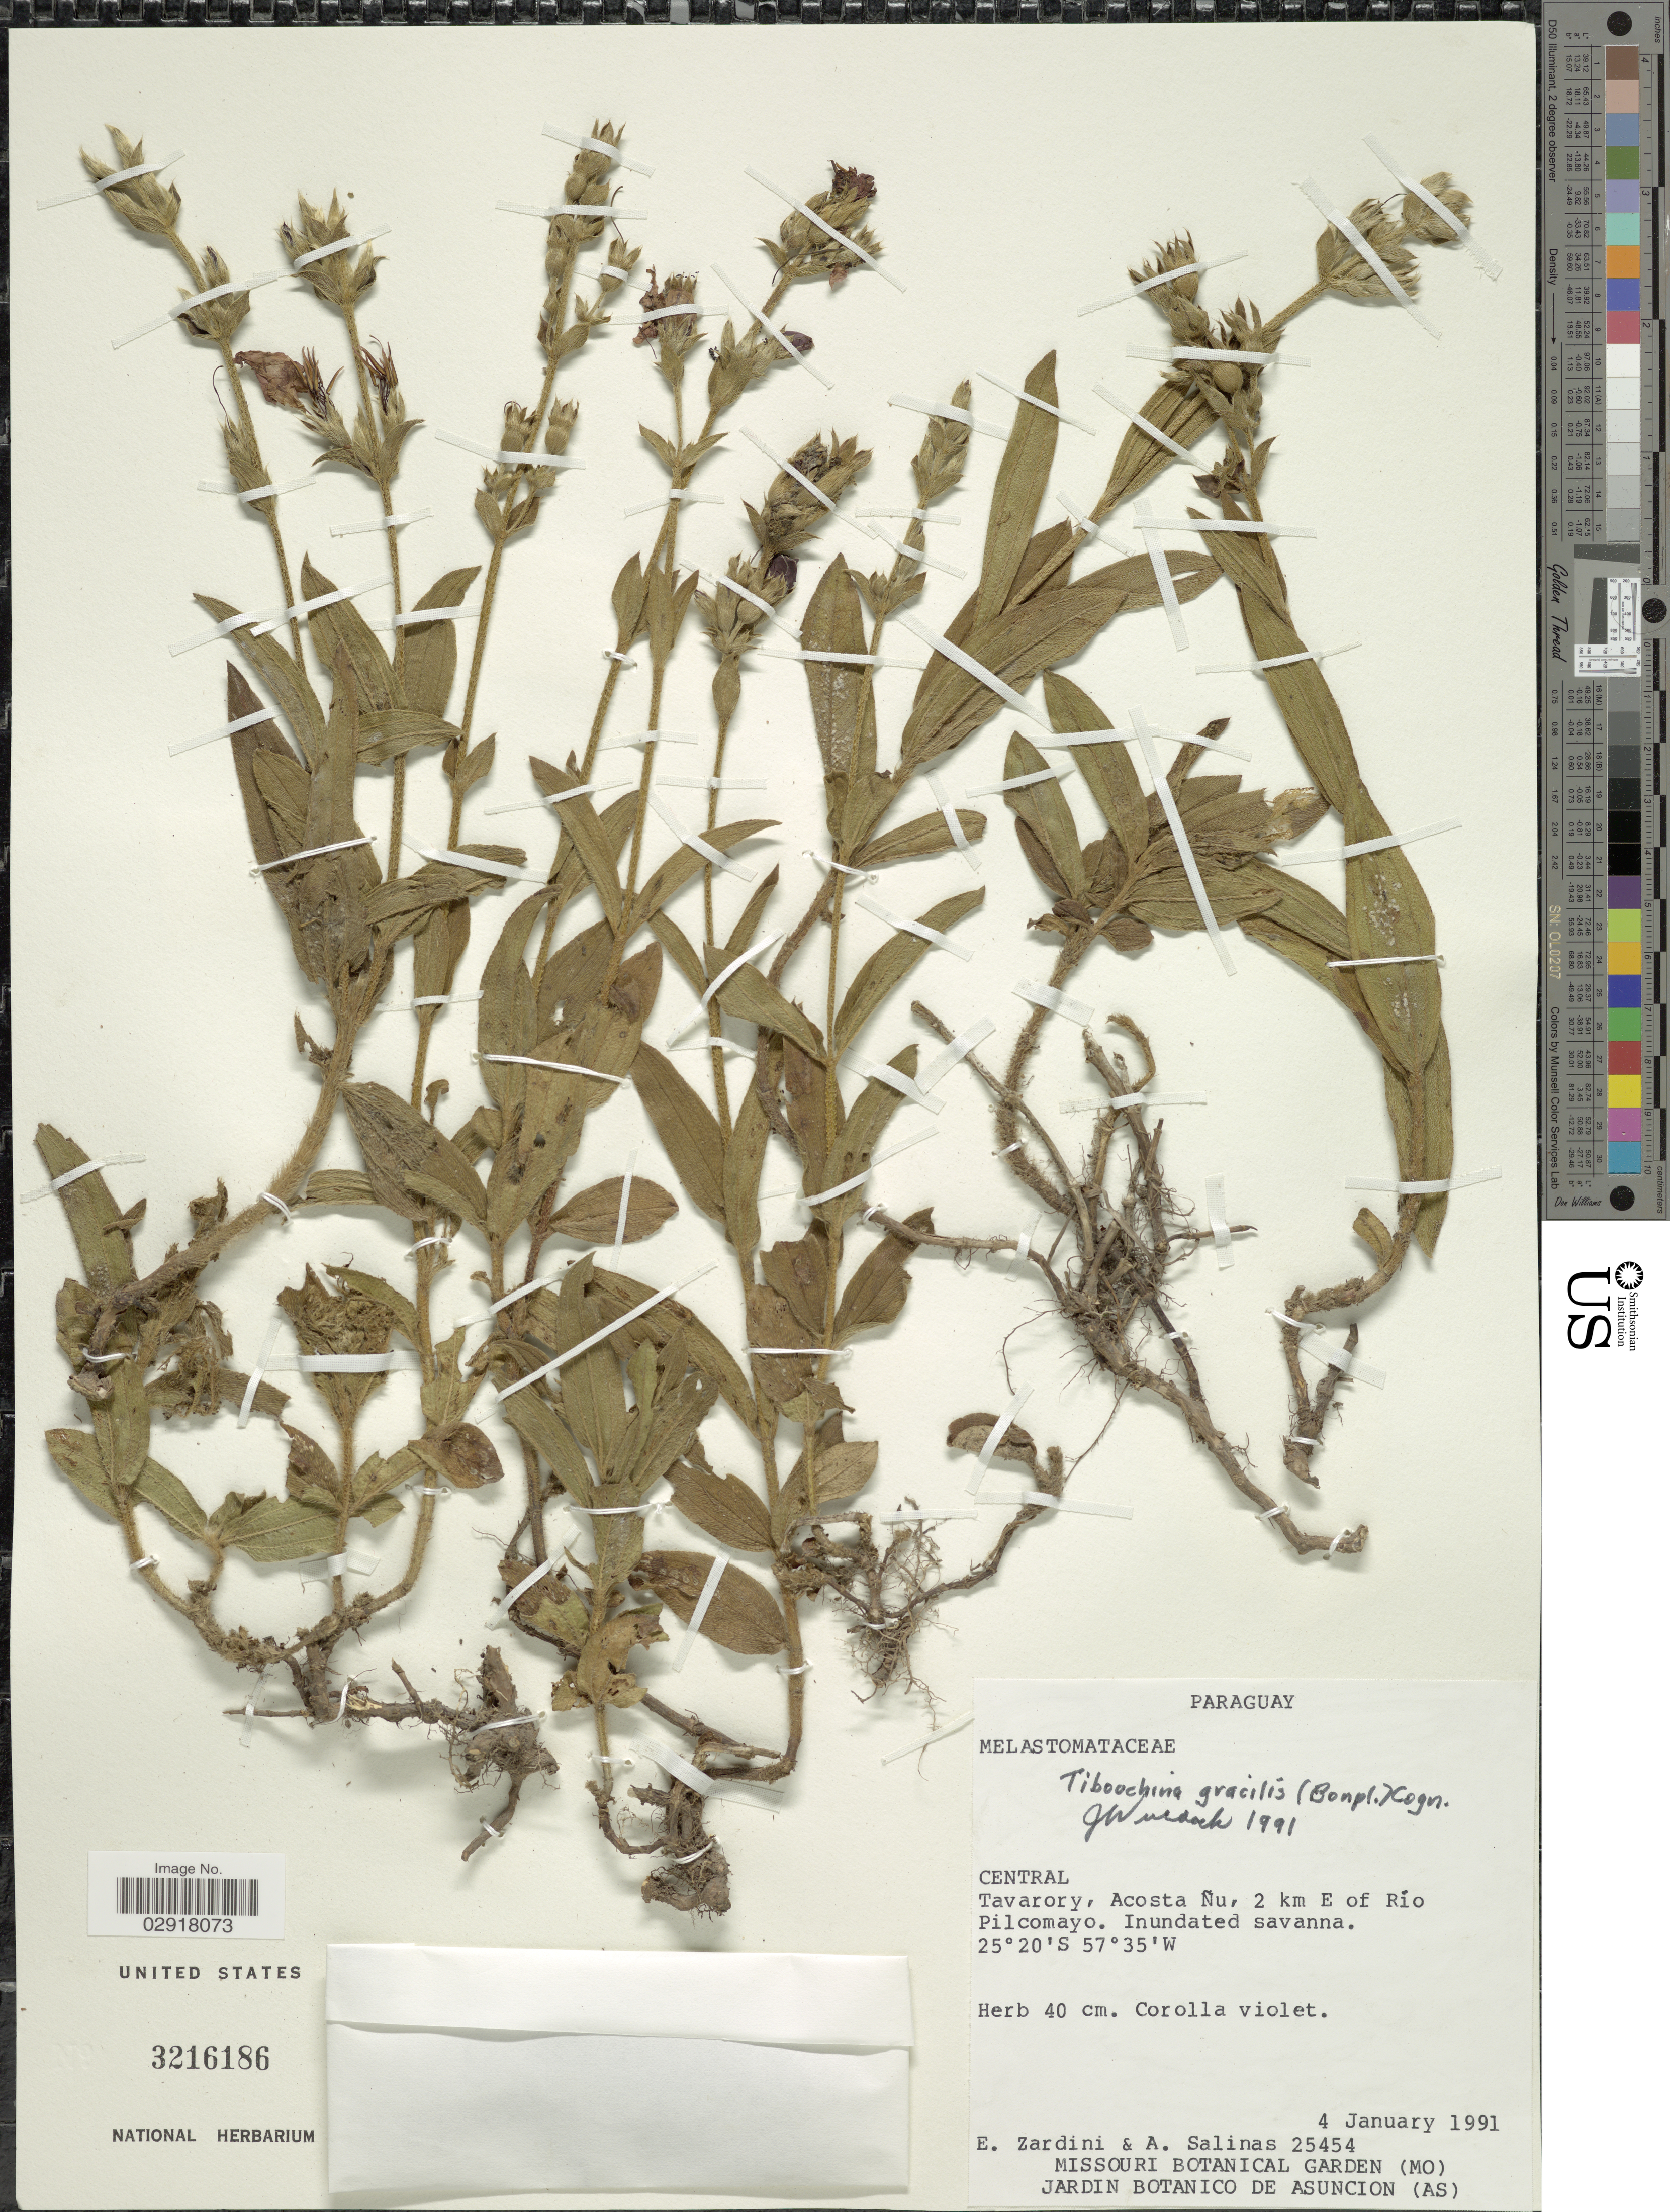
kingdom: Plantae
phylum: Tracheophyta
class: Magnoliopsida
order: Myrtales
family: Melastomataceae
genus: Chaetogastra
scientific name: Chaetogastra gracilis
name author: (Bonpl.) DC.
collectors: E. Zardini & A. Salinas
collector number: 25454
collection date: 1991-01-04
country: Paraguay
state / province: Central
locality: Tavarory, Acosta Ñu, 2 km E of Río Pilcomayo.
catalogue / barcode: US 3216186